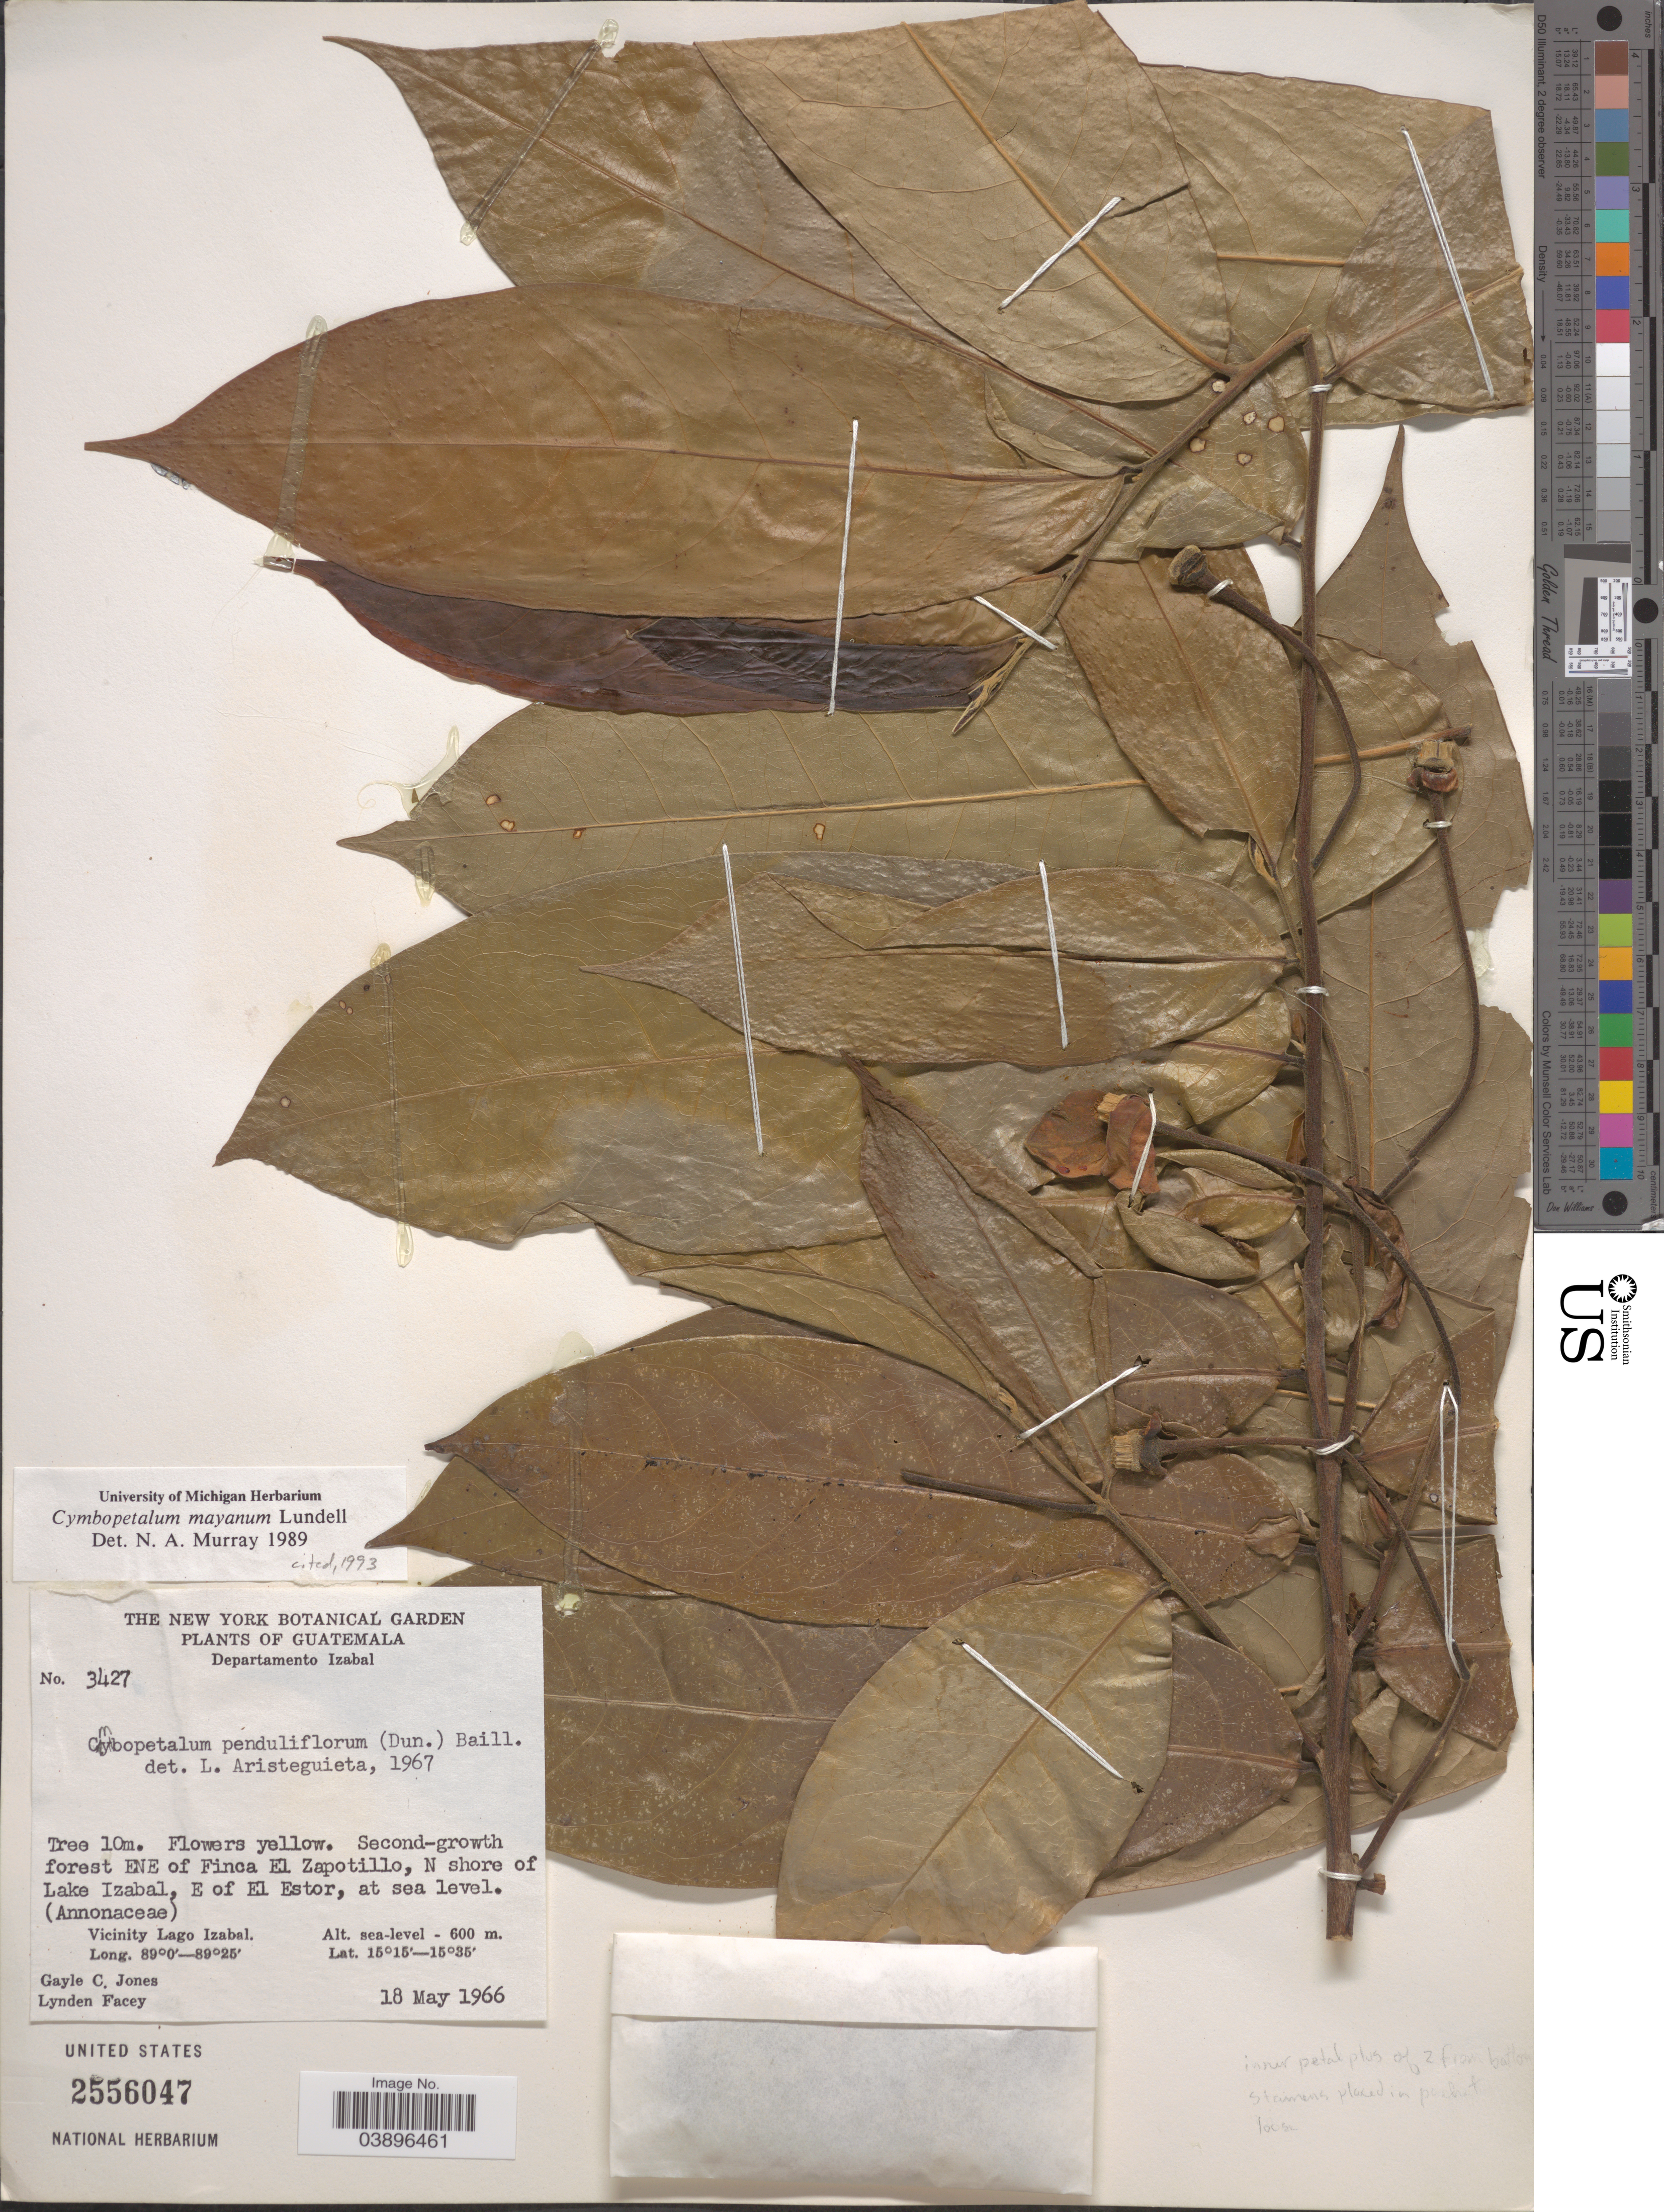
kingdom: Plantae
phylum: Tracheophyta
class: Magnoliopsida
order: Magnoliales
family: Annonaceae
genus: Cymbopetalum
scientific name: Cymbopetalum mayanum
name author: Lundell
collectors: G. C. Jones & L. Facey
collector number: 3427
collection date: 1966-05-18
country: Guatemala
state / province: Izabal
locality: Departamento Izabal. Second-growth forest ENE of Finca El Zapotillo, N shore of Lake Izabal, E of El Estor. Vicinity of Lago Izabal.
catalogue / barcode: US 2556047